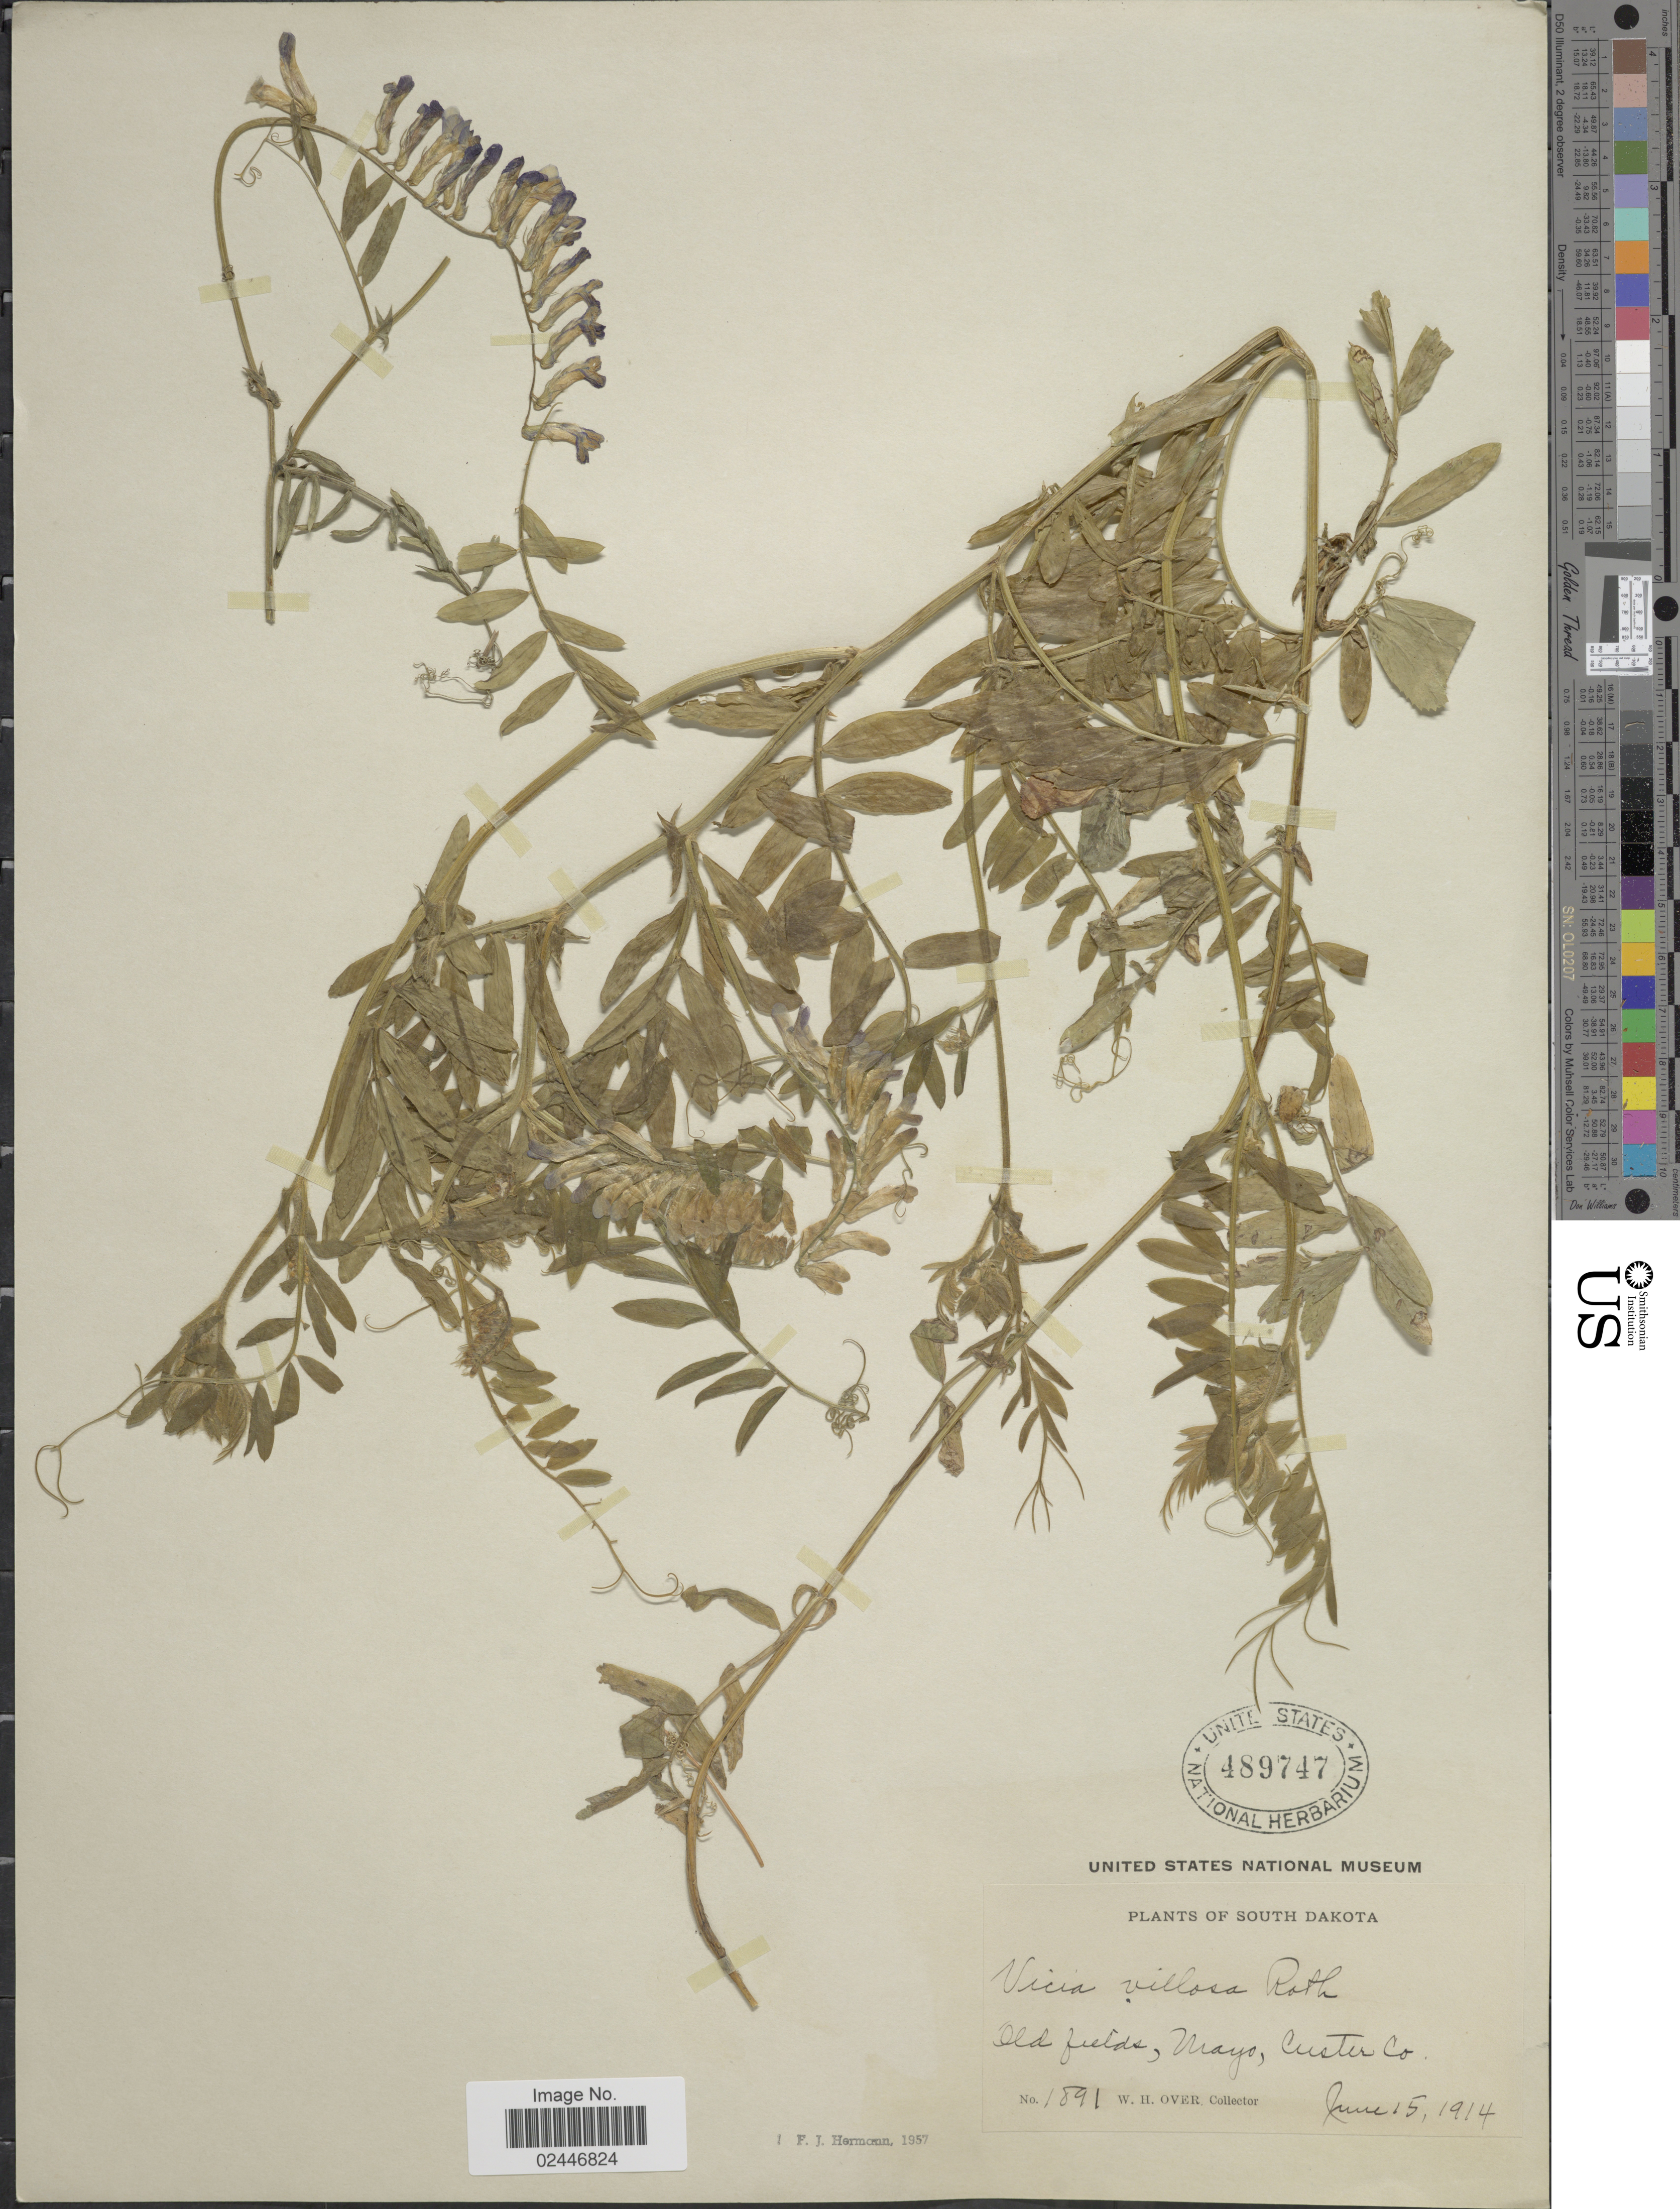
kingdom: Plantae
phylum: Tracheophyta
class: Magnoliopsida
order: Fabales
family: Fabaceae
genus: Vicia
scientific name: Vicia villosa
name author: Roth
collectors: W. Over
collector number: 1891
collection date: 1914-06-15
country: United States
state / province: South Dakota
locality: Old fields, Mayo, Custer Co.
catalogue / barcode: US 489747